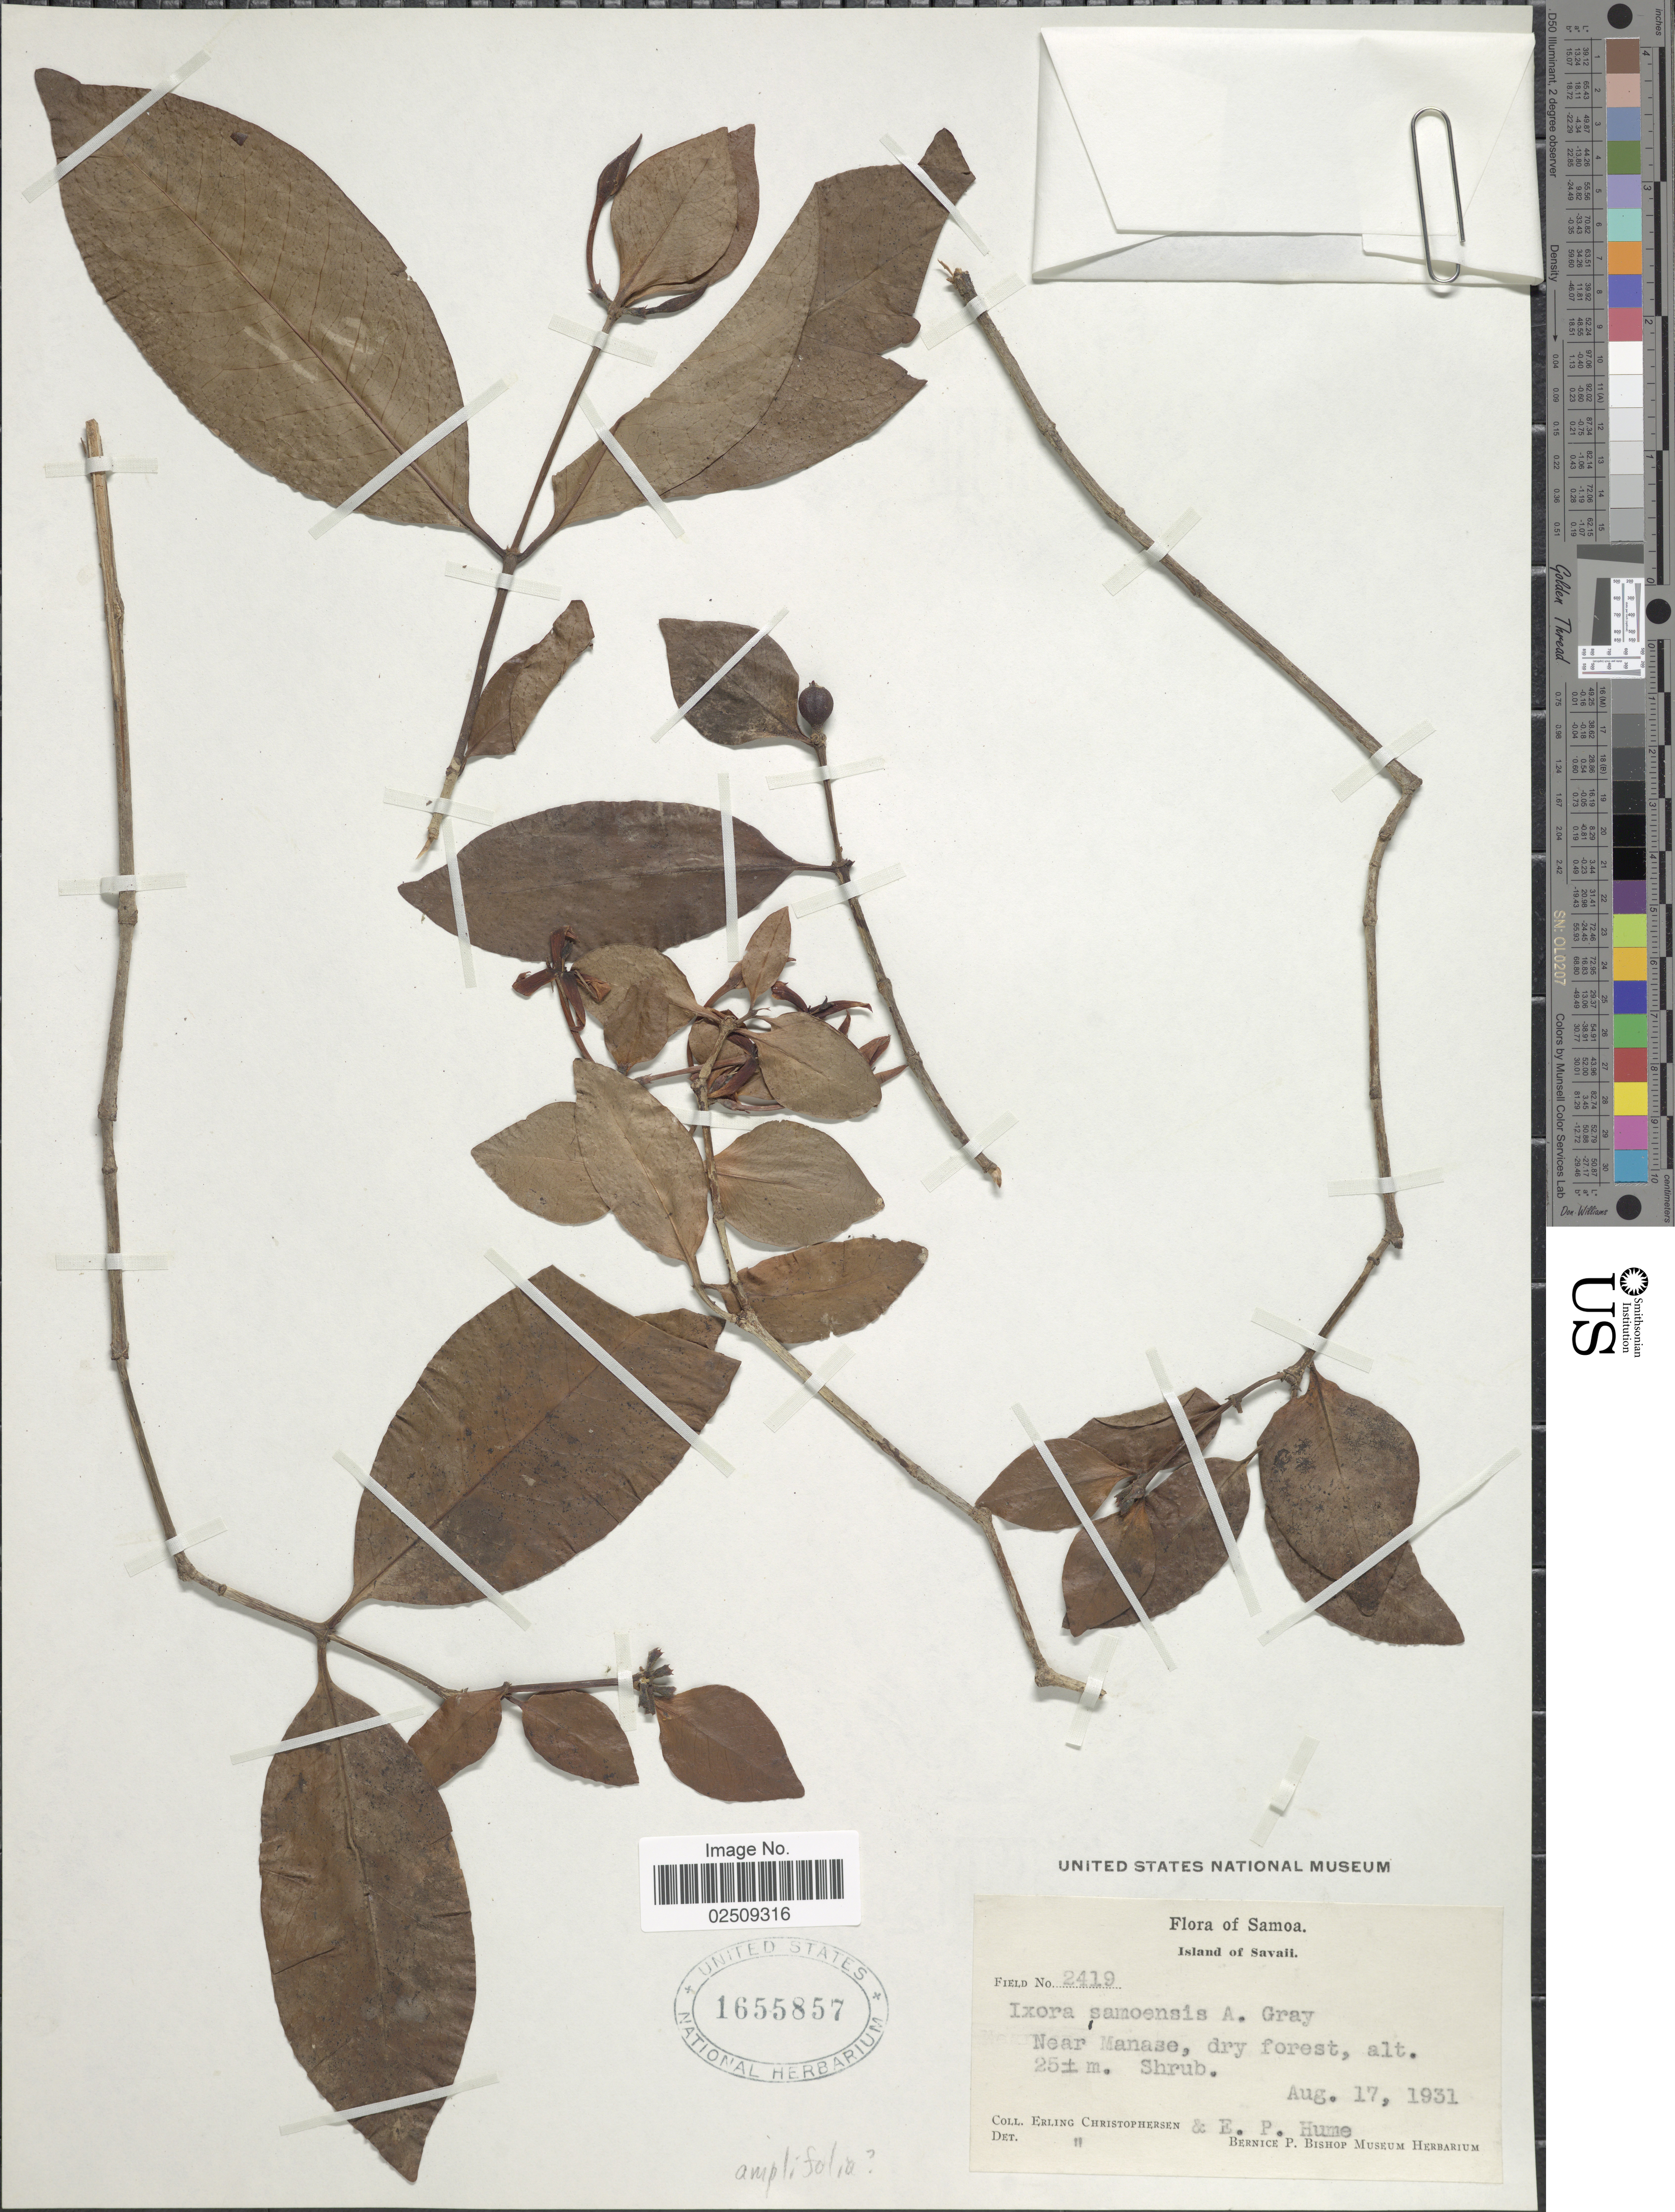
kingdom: Plantae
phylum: Tracheophyta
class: Magnoliopsida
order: Gentianales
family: Rubiaceae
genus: Ixora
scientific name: Ixora amplifolia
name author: A. Gray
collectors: E. Christophersen & E. P. Hume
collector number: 2419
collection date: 1931-08-17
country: Samoa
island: Savai'i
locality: Samoa. Island of Savaii. Near Manase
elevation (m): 25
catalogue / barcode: US 1655857